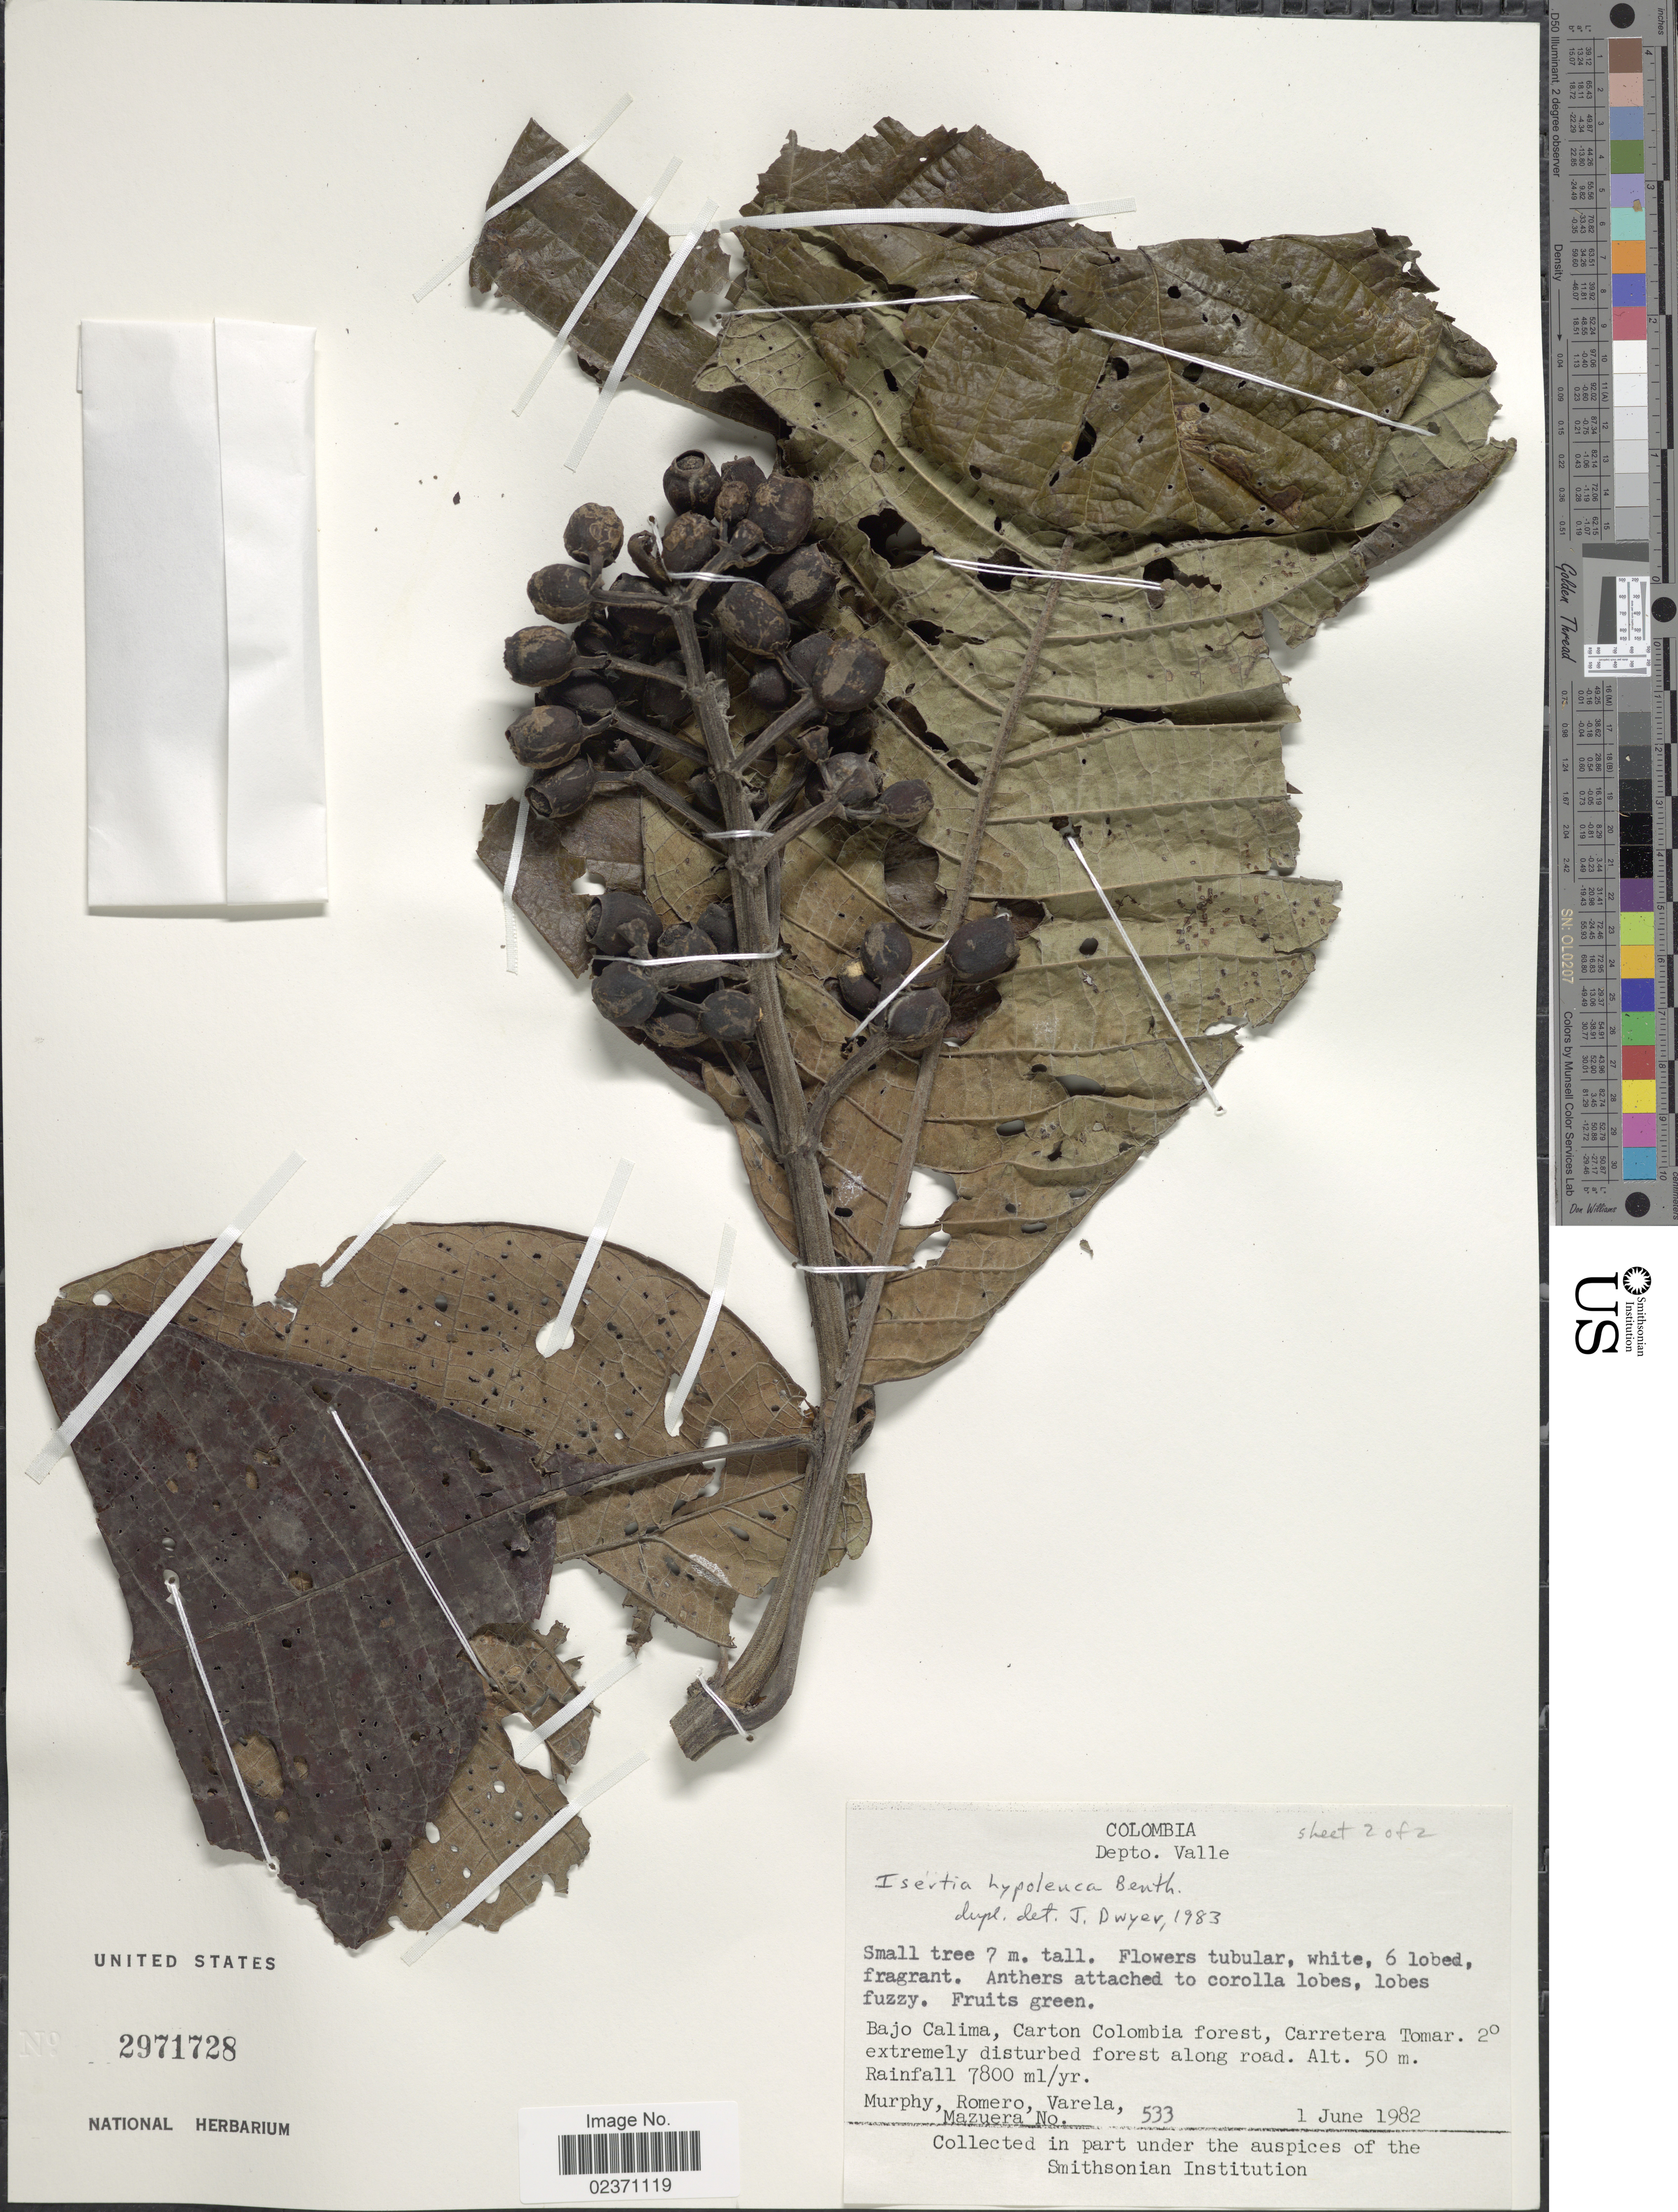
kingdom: Plantae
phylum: Tracheophyta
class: Magnoliopsida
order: Gentianales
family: Rubiaceae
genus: Isertia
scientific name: Isertia hypoleuca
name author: Benth.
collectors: -. Murphy, -. Romero, -. Varela & -. Mazuera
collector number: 533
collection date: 1982-06-01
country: Colombia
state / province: Valle del Cauca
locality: Depto. Valle. Bajo Calima, Carton Colombia forest, Carretera Tomar. 2º extremely disturbed forest along road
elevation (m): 50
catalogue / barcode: US 2971728